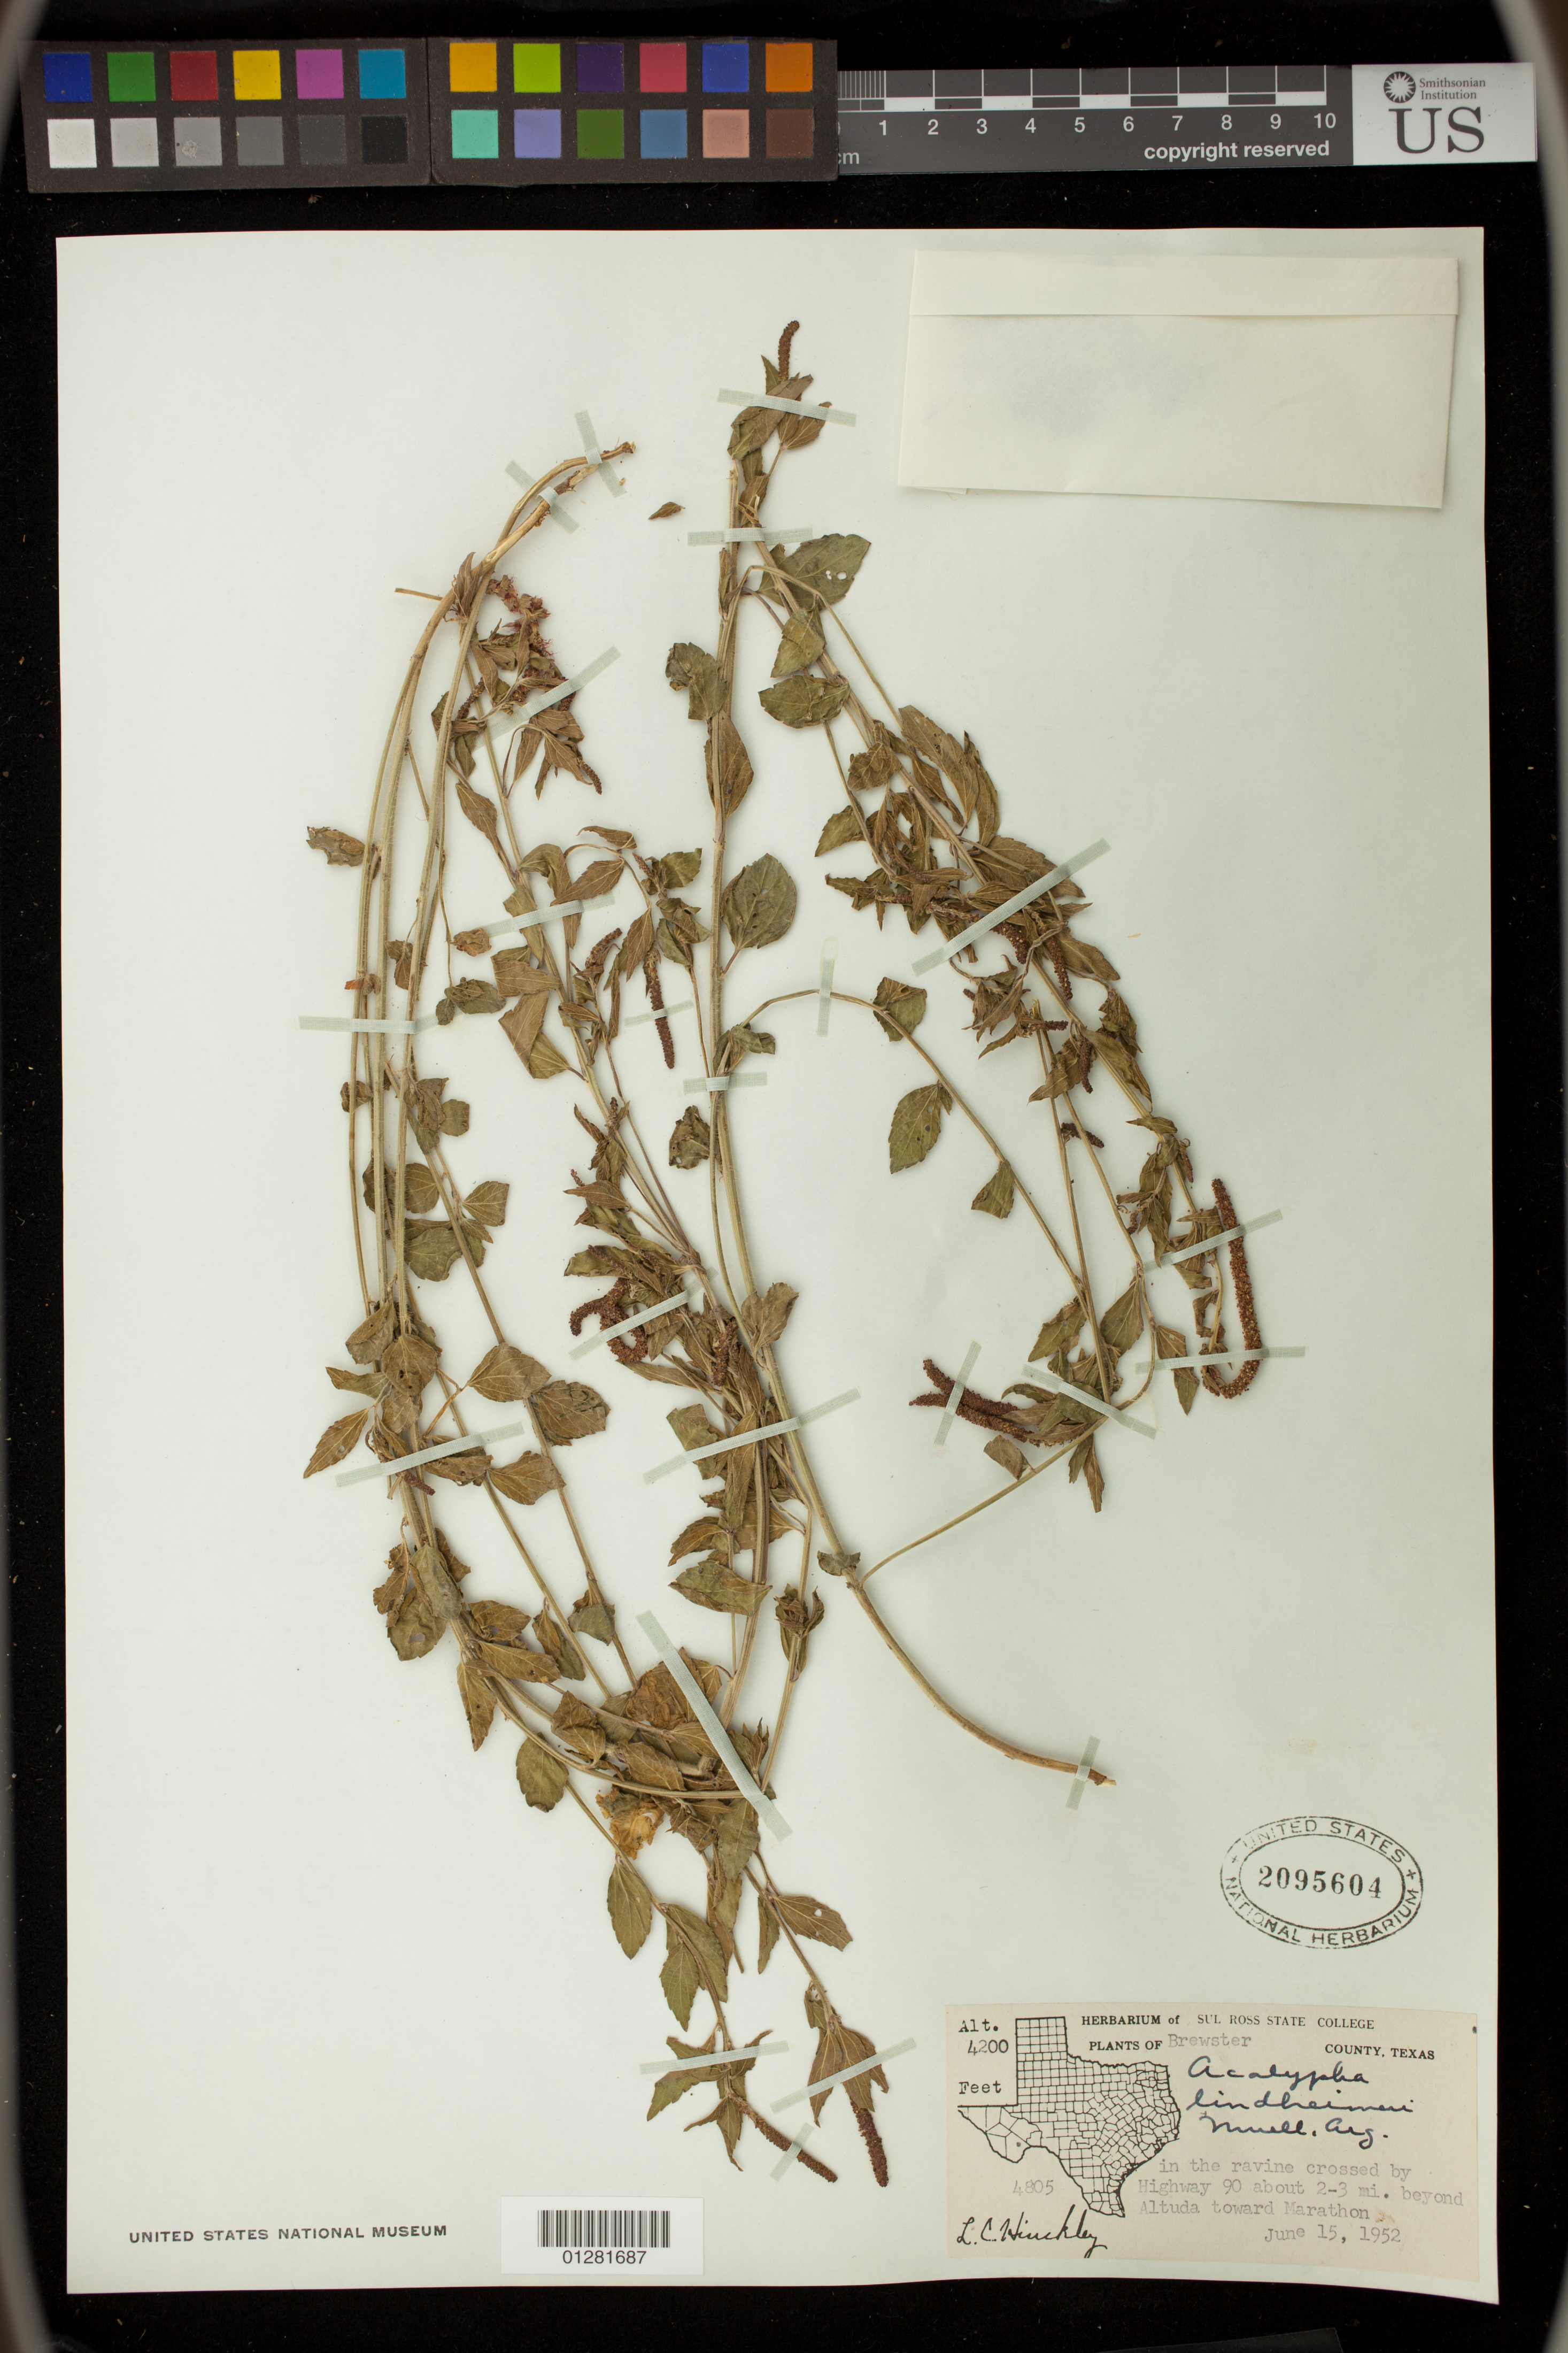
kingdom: Plantae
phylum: Tracheophyta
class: Magnoliopsida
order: Malpighiales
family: Euphorbiaceae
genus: Acalypha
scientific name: Acalypha lindheimeri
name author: Müll. Arg.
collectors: L. Hinckley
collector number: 4805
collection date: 1952-06-15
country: United States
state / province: Texas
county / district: Brewster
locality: in the ravine crossed by highway 90 about 2-3 mi. beyond Altuda toward Marathon.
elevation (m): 1280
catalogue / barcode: US 2095604